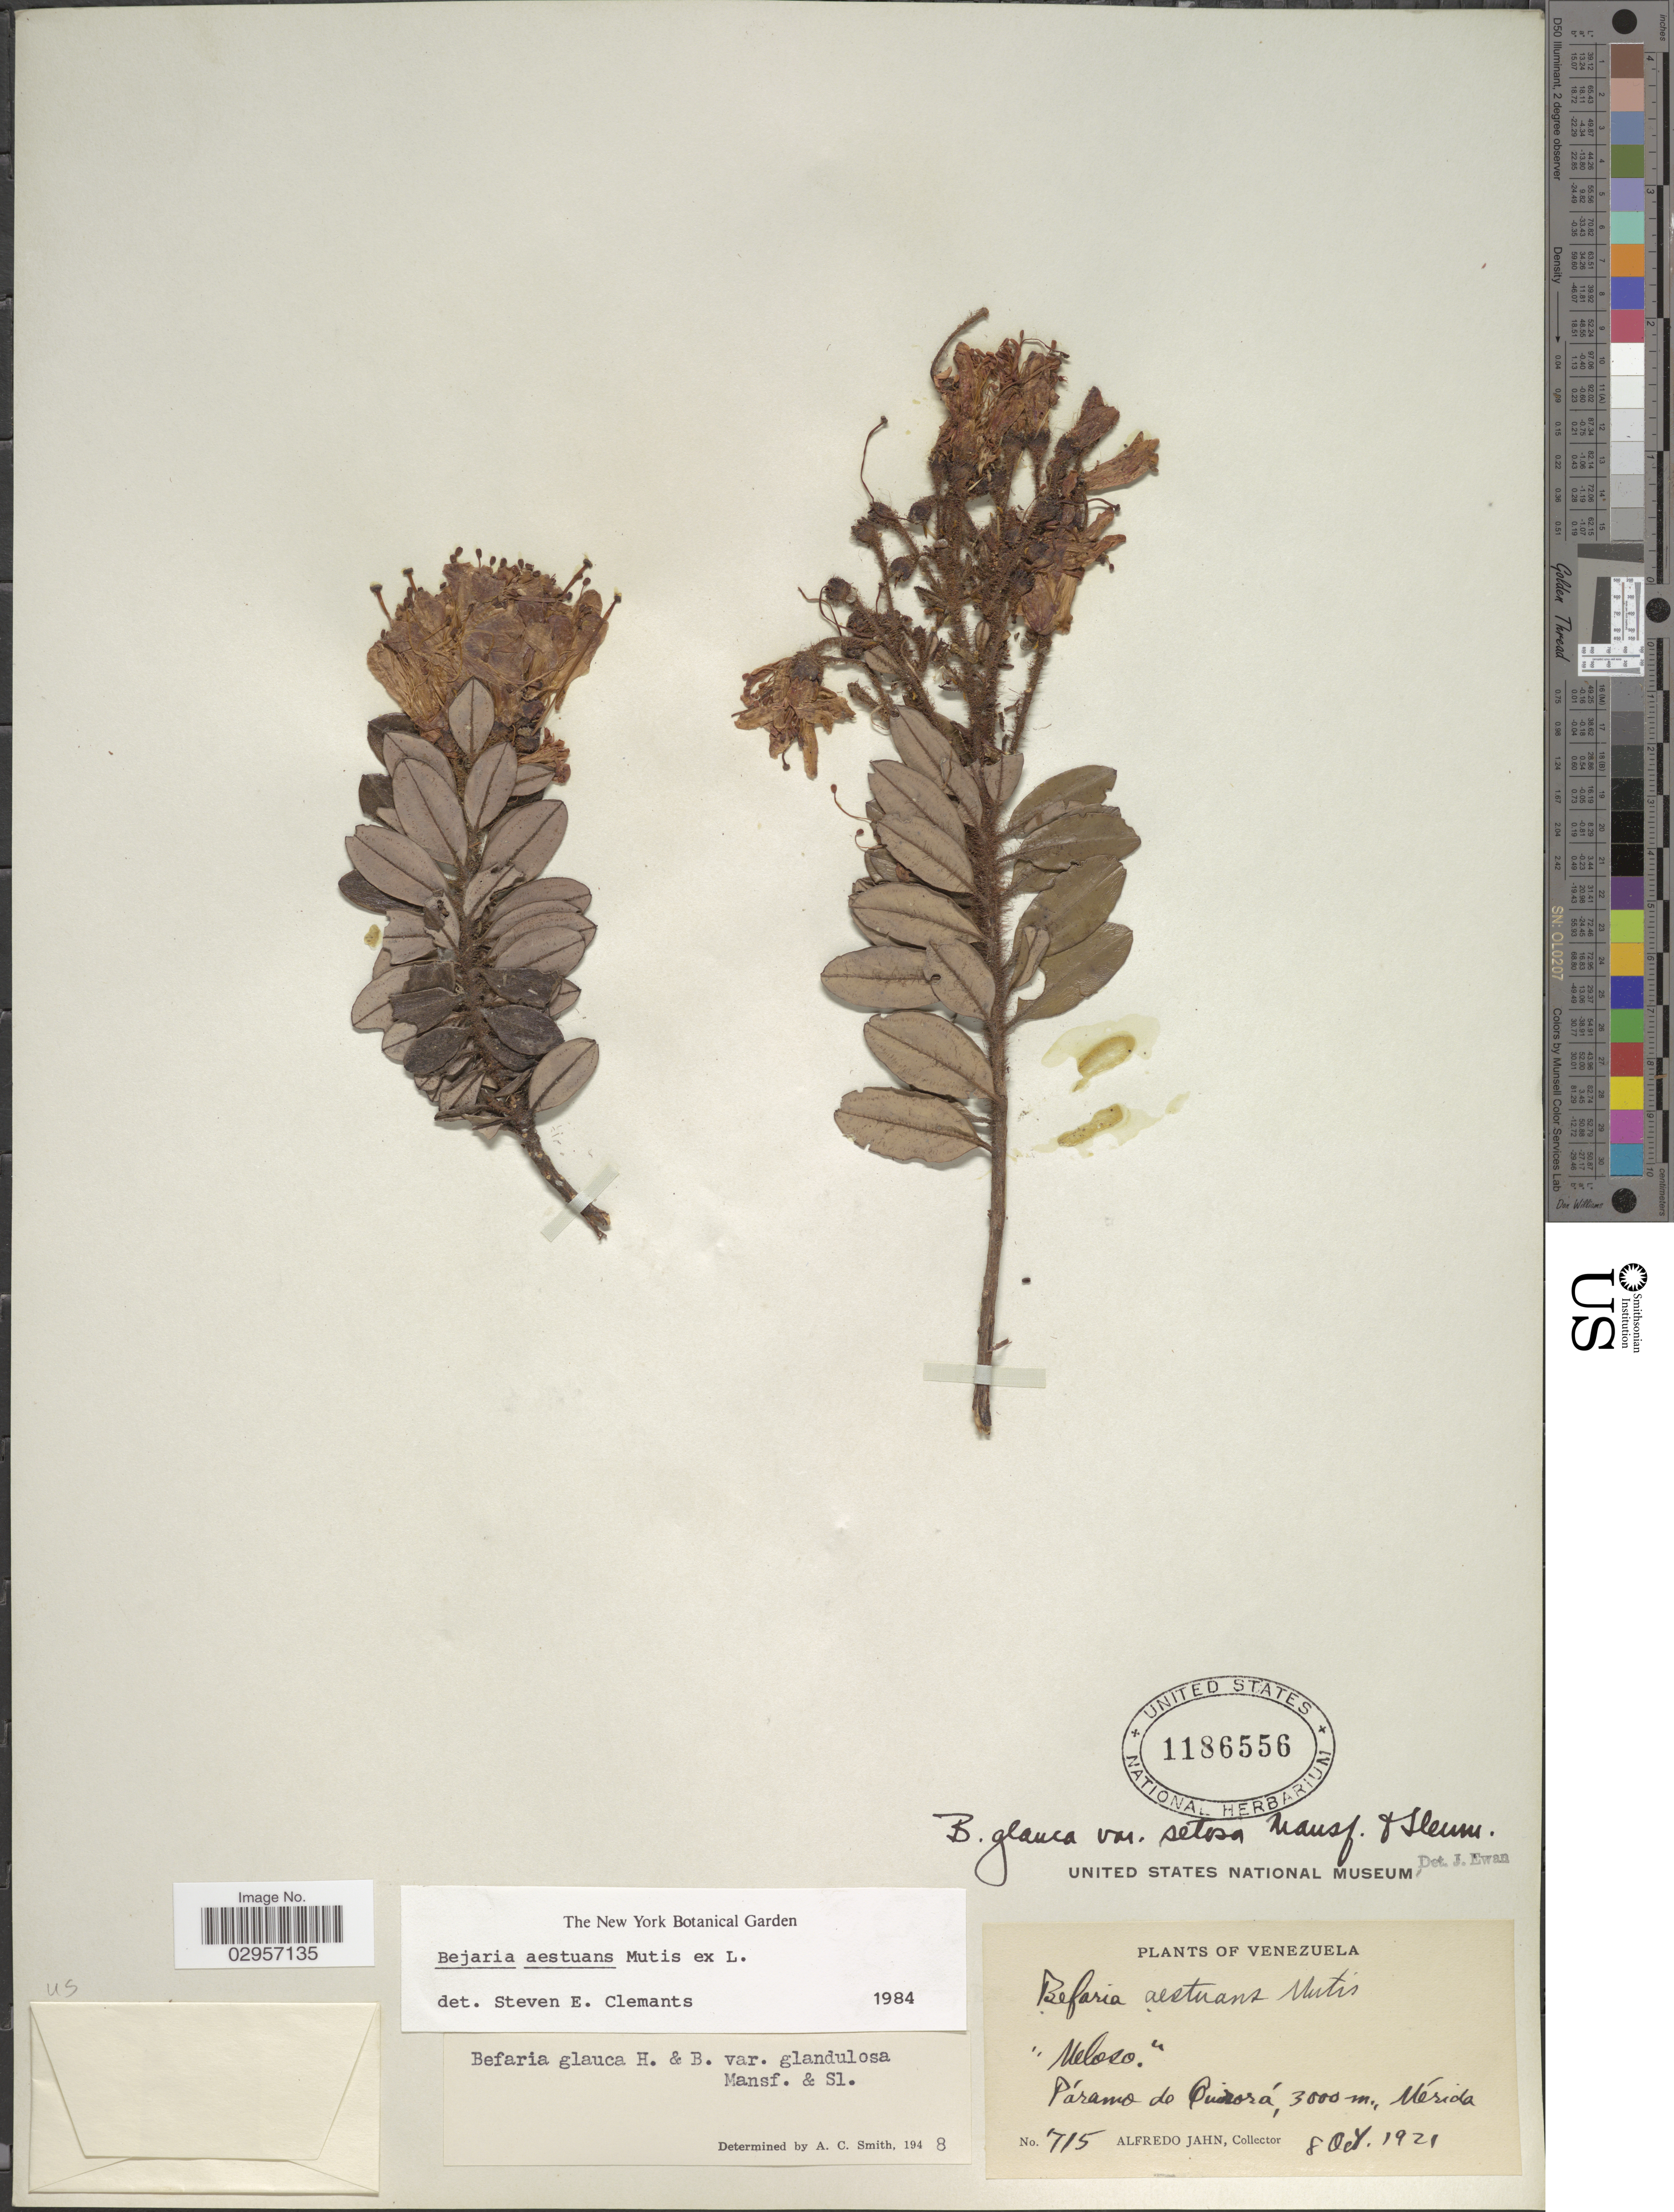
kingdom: Plantae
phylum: Tracheophyta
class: Magnoliopsida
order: Ericales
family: Ericaceae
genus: Befaria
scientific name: Befaria aestuans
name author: Mutis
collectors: A. Jahn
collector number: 715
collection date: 1921-10-08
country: Venezuela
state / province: Mérida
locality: Páramo do Quirorá, Mérida.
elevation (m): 3000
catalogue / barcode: US 1186556